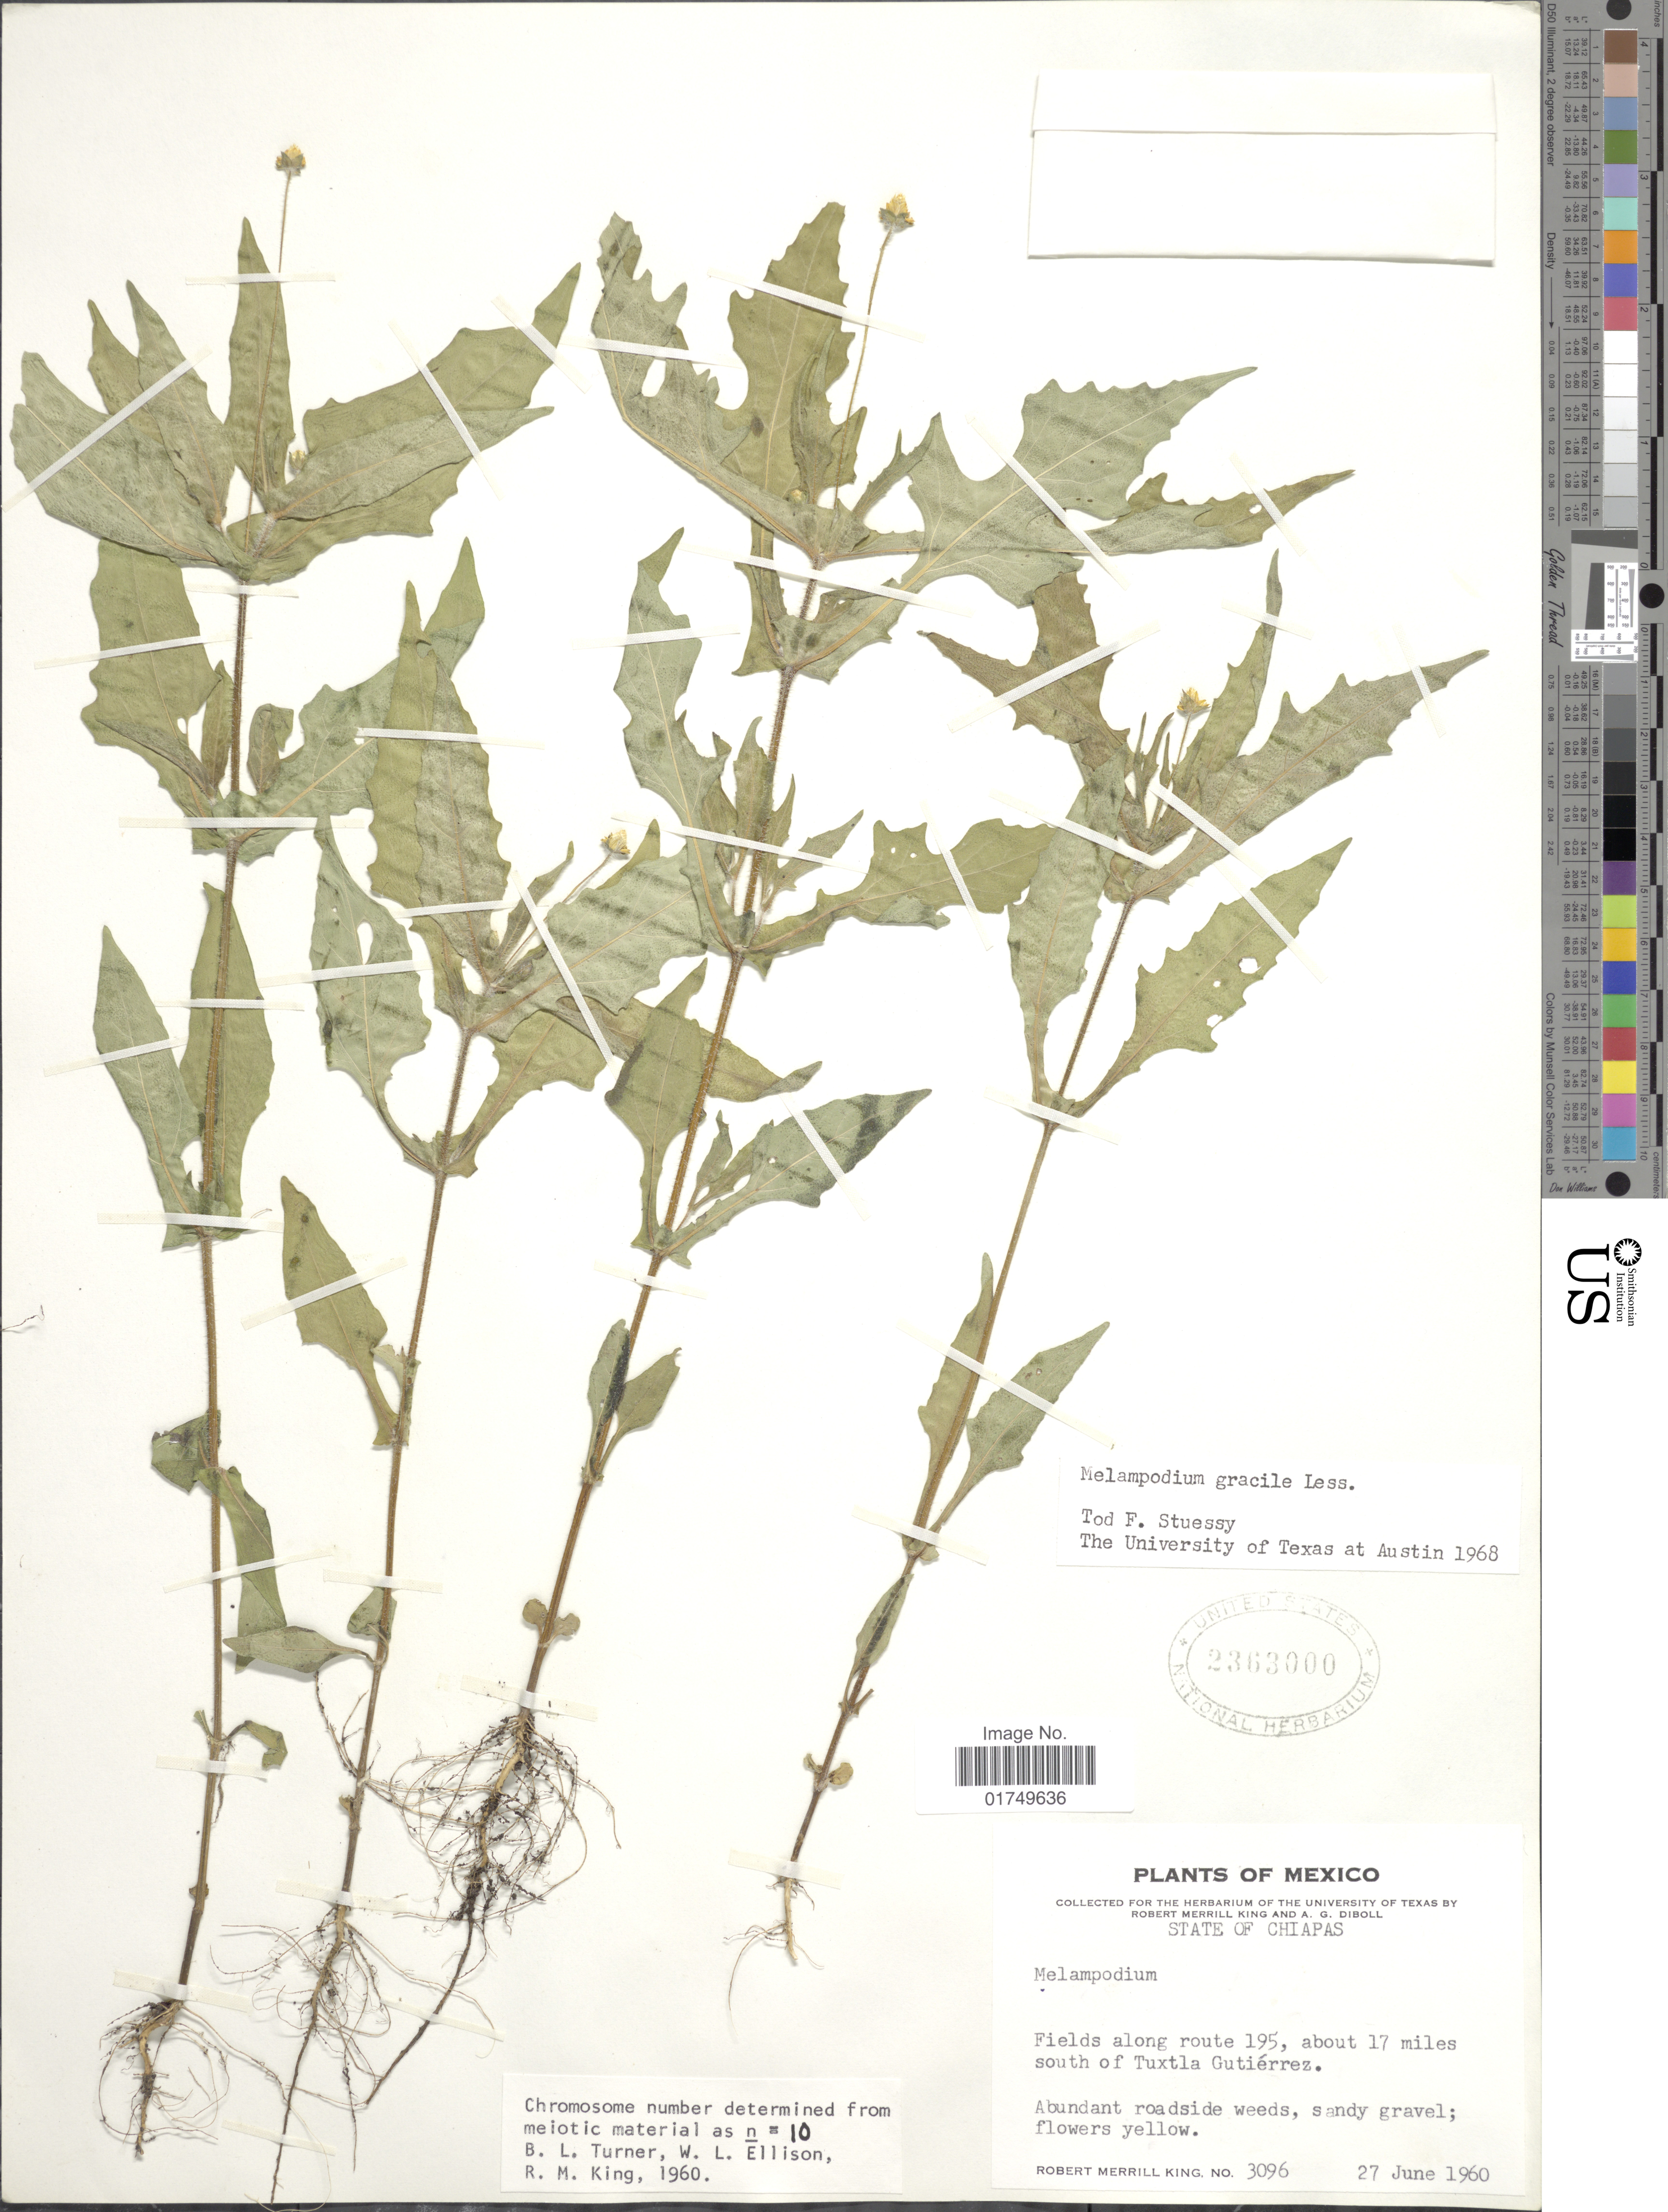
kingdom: Plantae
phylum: Tracheophyta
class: Magnoliopsida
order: Asterales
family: Asteraceae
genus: Melampodium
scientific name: Melampodium gracile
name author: Less.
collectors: R. M. King & A. Diboll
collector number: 3096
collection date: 1960-06-27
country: Mexico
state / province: Chiapas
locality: Fields along route 195, about 17 miles south of Tuxtla Gutierrez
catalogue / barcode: US 2363000